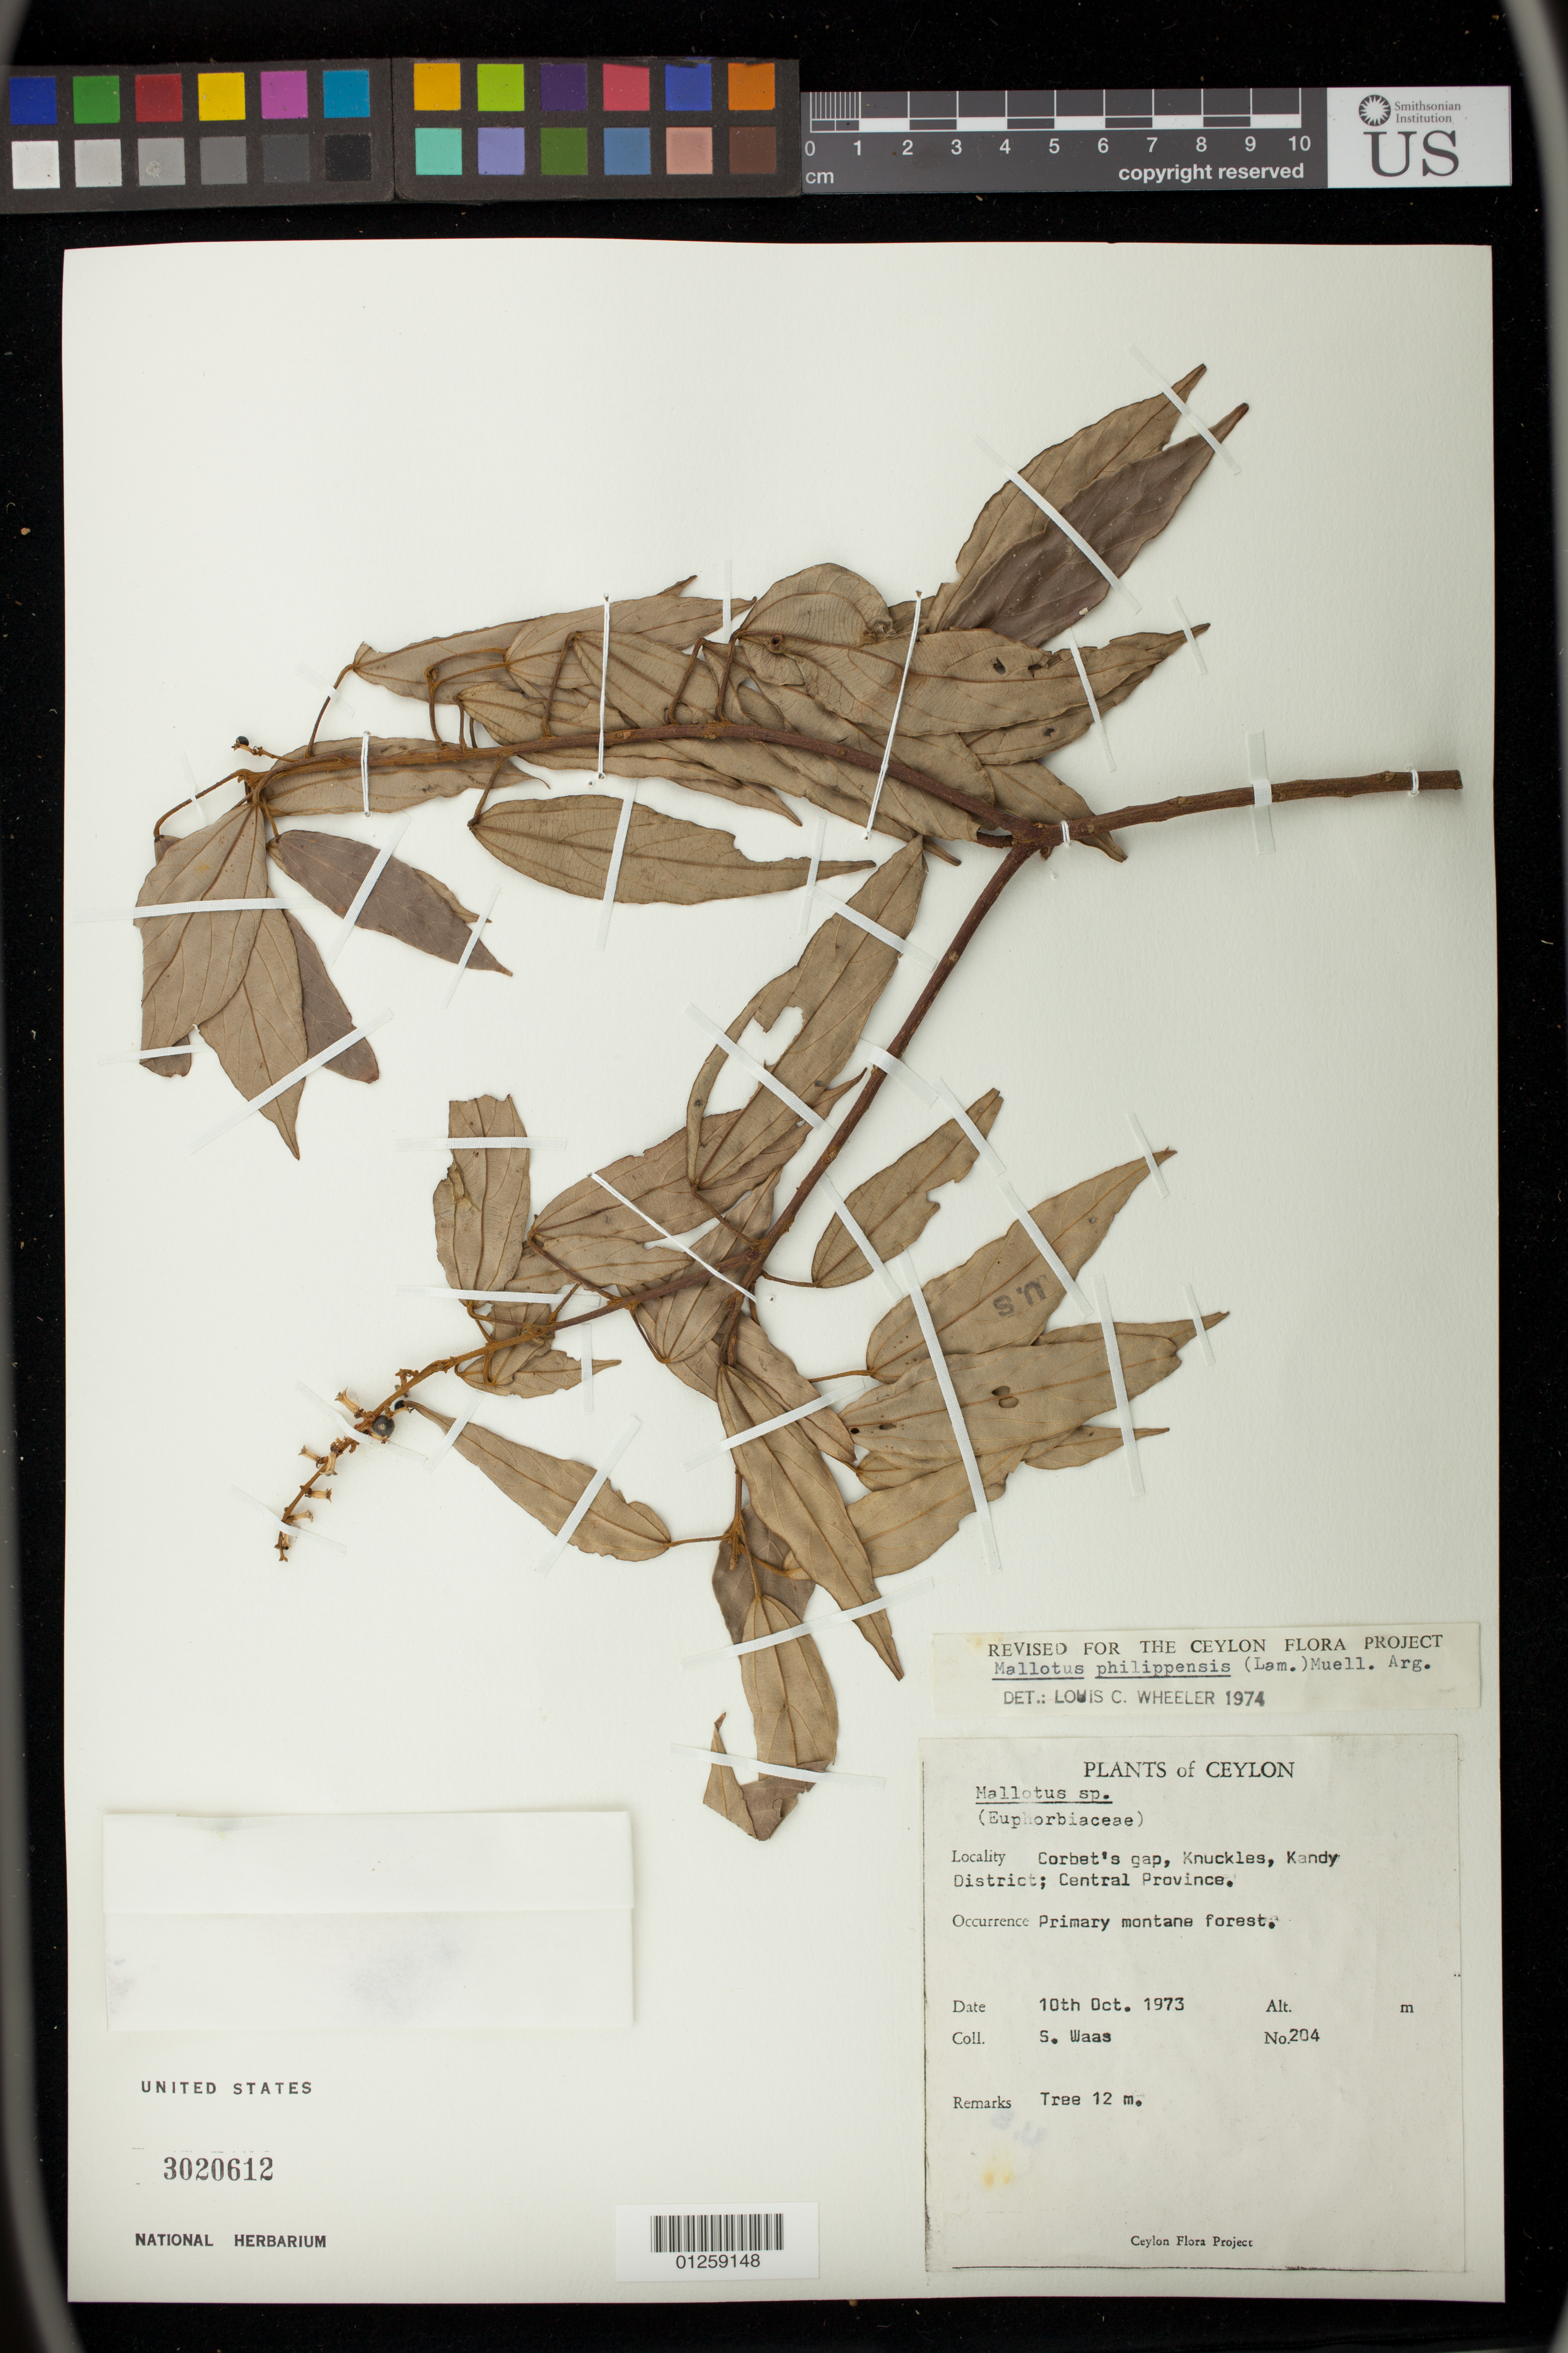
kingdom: Plantae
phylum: Tracheophyta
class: Magnoliopsida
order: Malpighiales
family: Euphorbiaceae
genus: Mallotus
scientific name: Mallotus philippensis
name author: (Lam.) Müll. Arg.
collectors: S. Waas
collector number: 204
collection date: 1973-10-10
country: Sri Lanka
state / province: Central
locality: Corbet's gap, Knuckles, Kandy District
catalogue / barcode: US 3020612